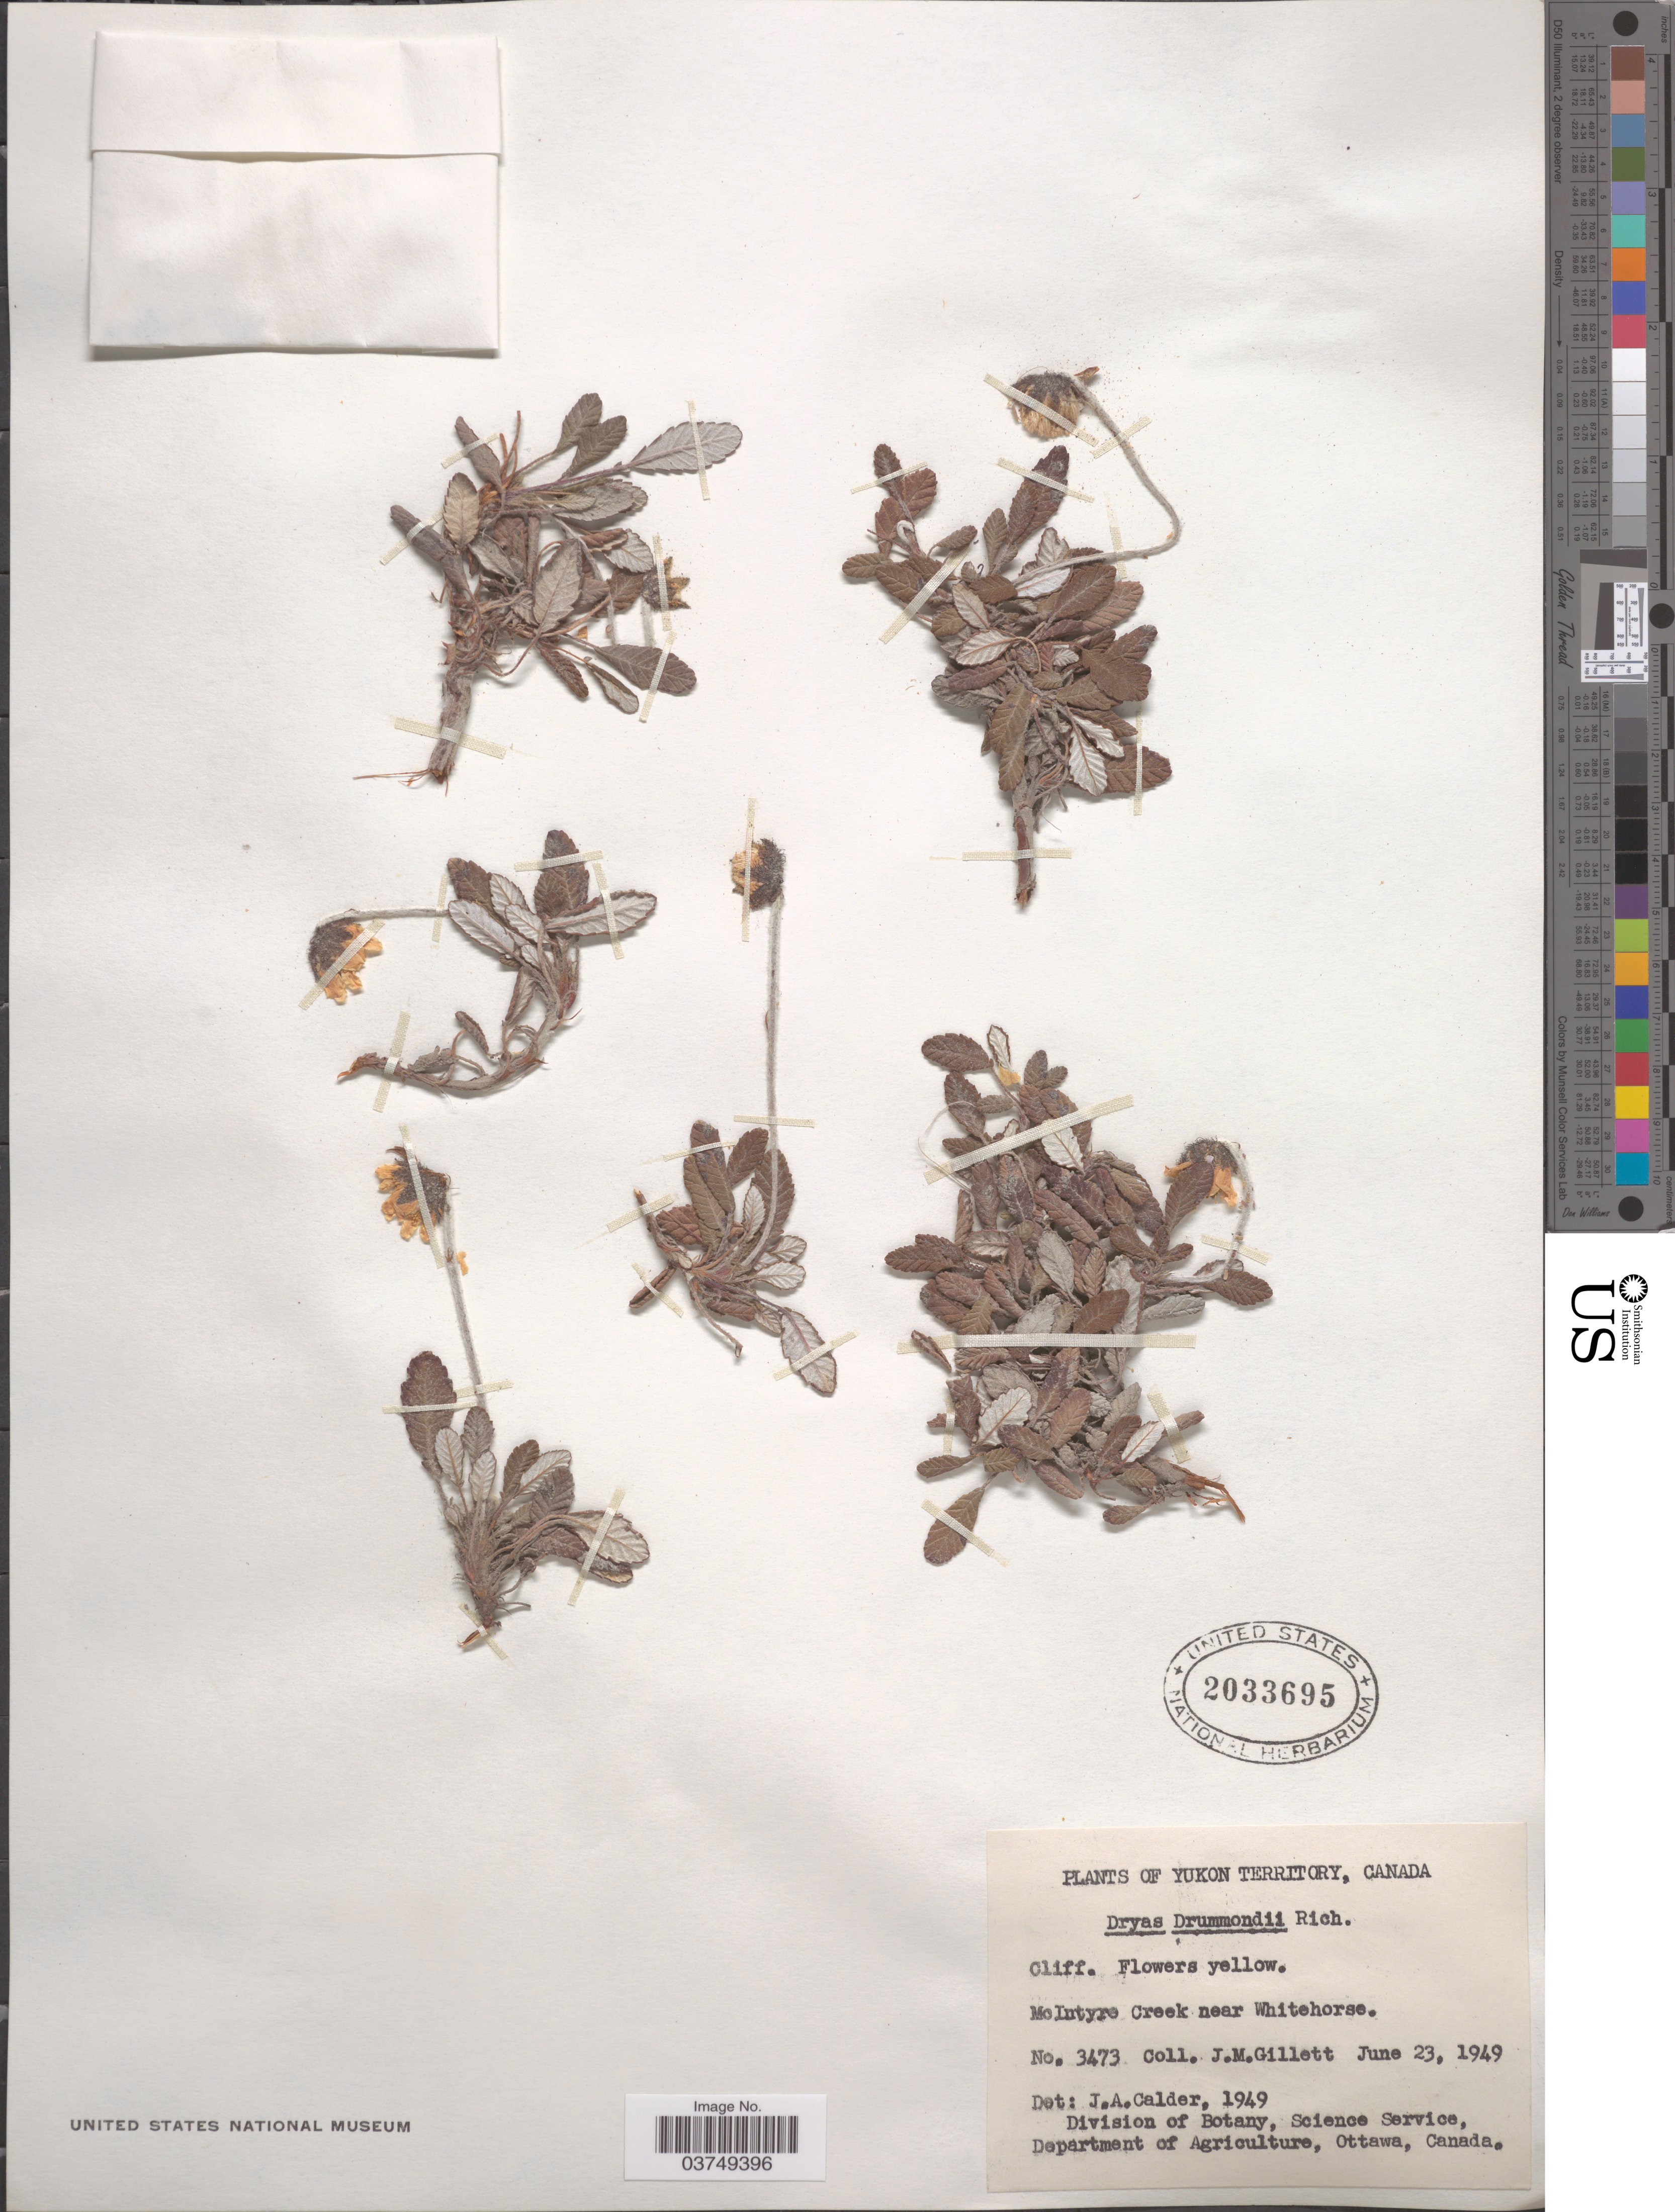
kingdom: Plantae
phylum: Tracheophyta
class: Magnoliopsida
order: Rosales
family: Rosaceae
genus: Dryas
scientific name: Dryas drummondii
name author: Hook. & Richardson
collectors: J. M. Gillett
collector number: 3473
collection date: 1949-06-23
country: Canada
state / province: Yukon Territory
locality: McIntyre Creek near Whitehorse.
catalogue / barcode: US 2033695